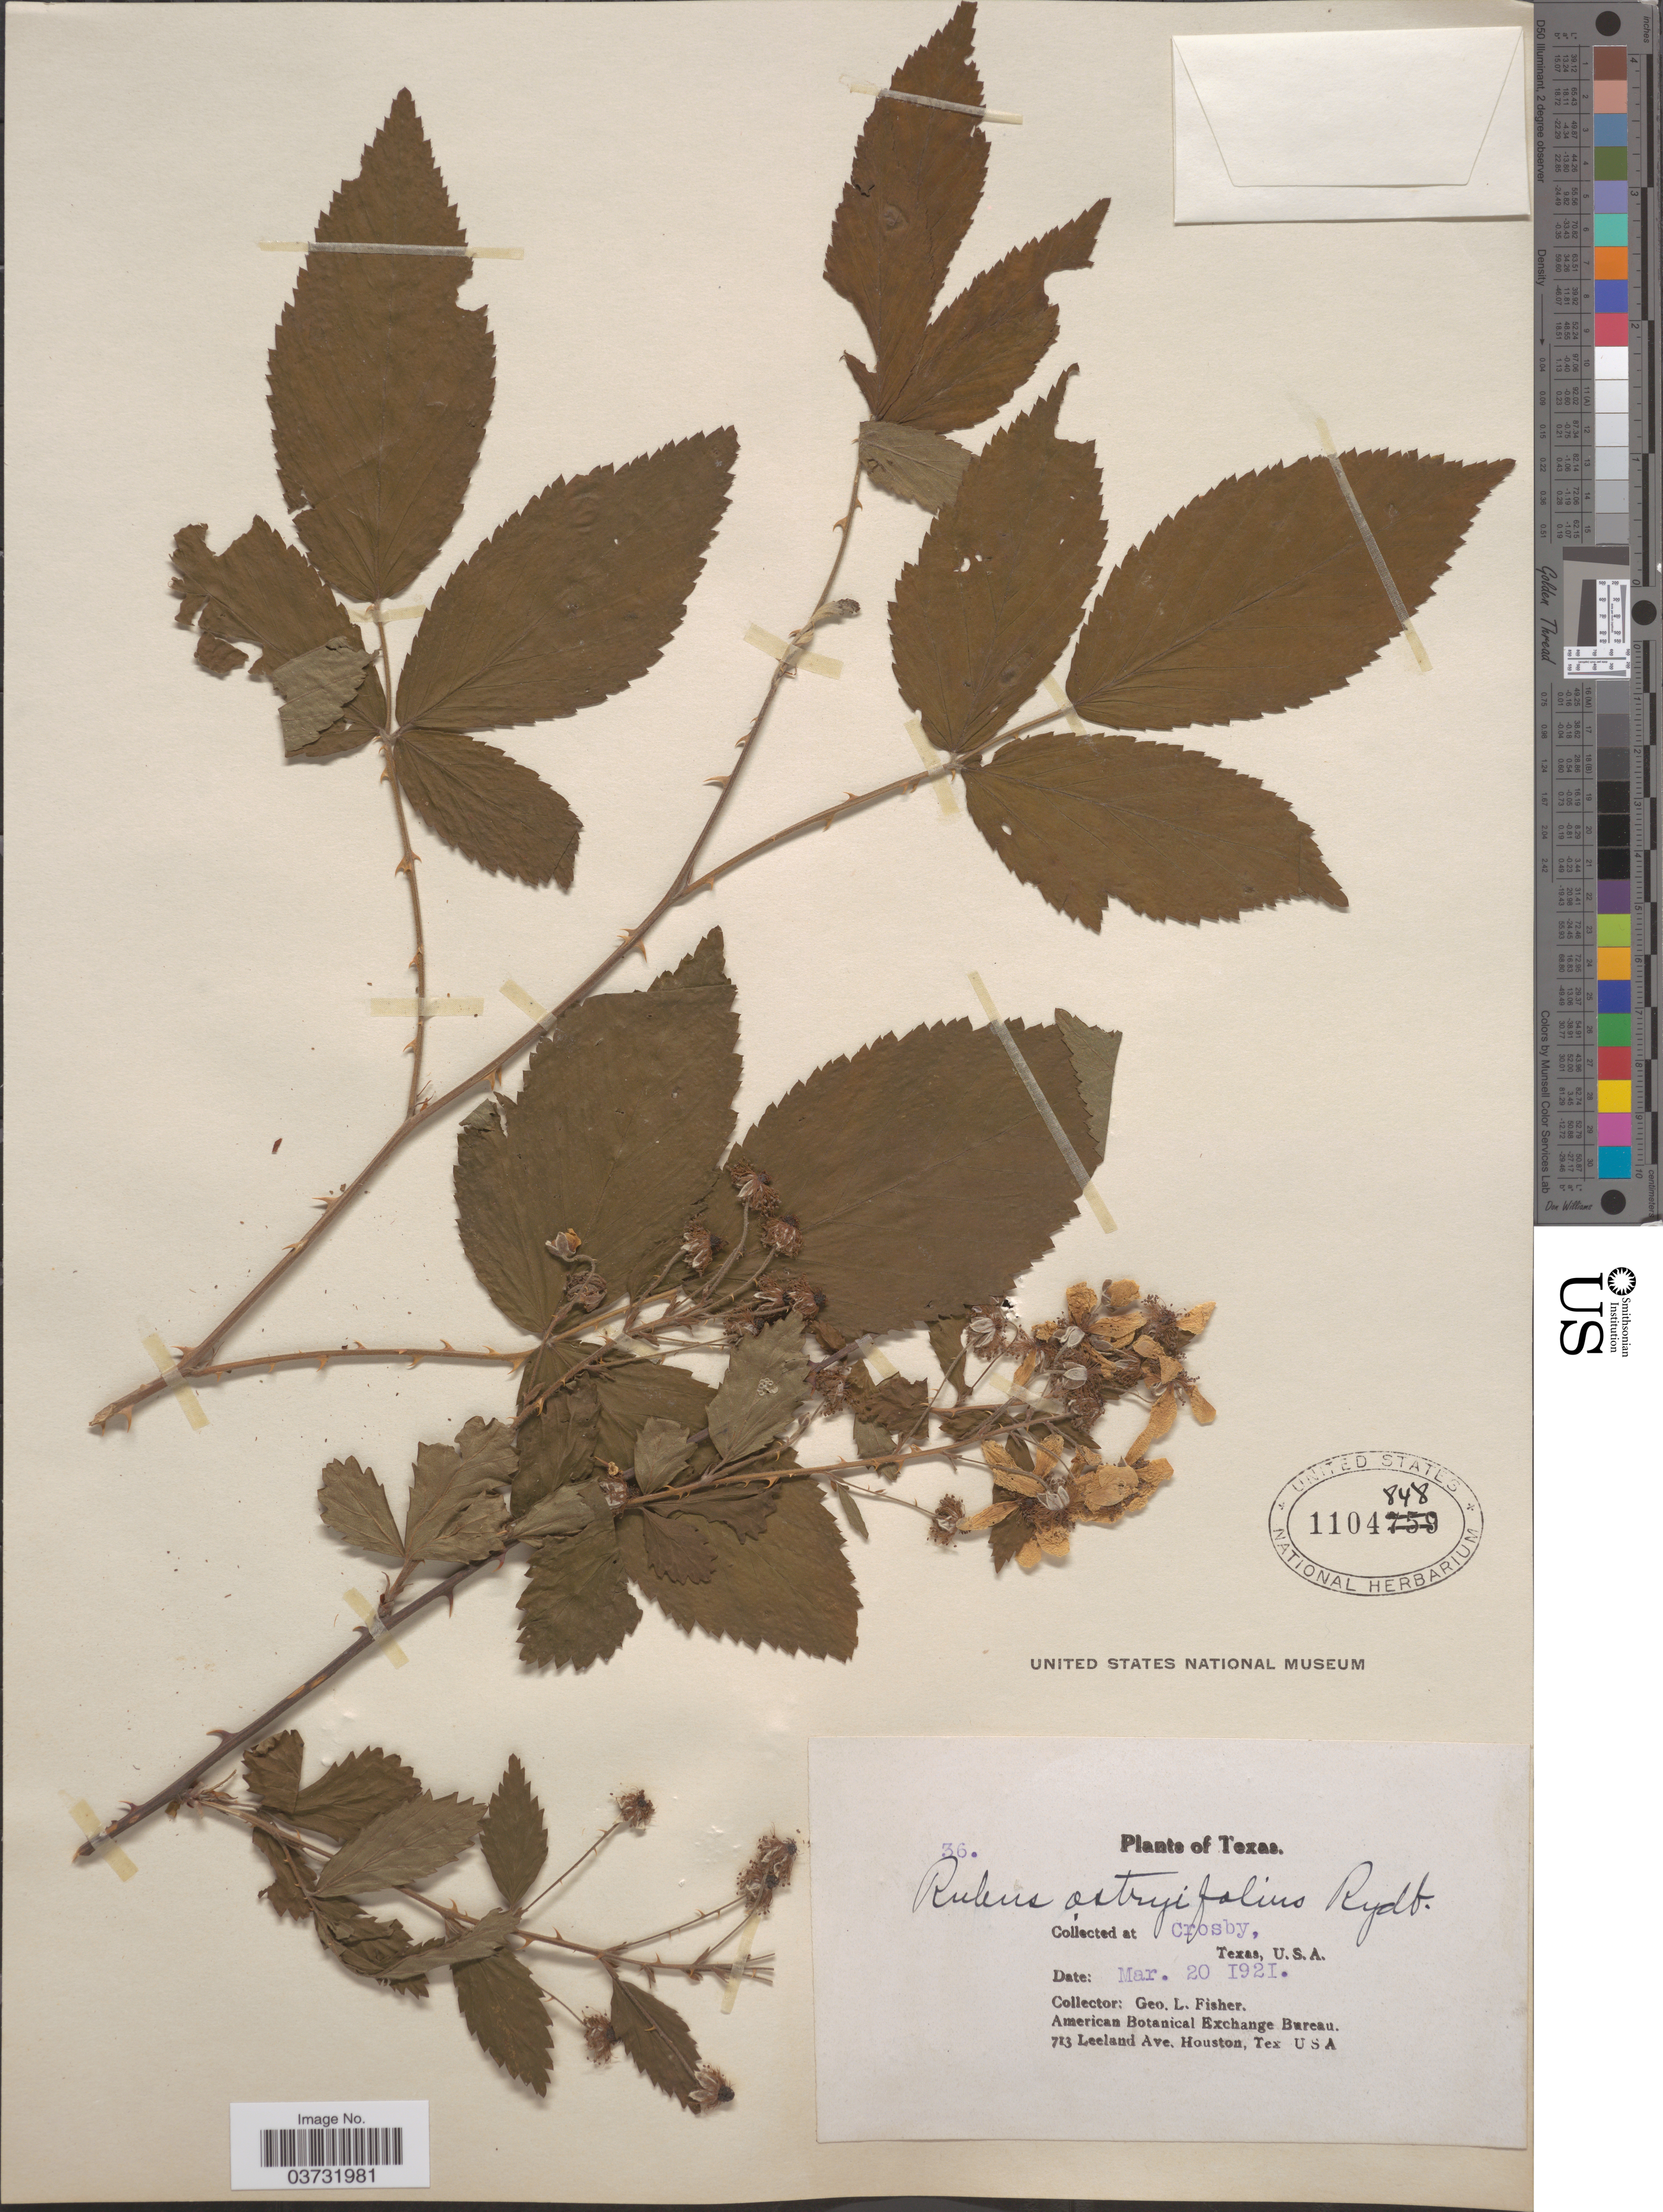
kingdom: Plantae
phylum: Tracheophyta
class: Magnoliopsida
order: Rosales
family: Rosaceae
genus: Rubus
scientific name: Rubus ostryifolius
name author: Rydb.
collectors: G. L. Fisher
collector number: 36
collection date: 1921-03-20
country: United States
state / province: Texas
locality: Crosby.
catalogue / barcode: US 1104848